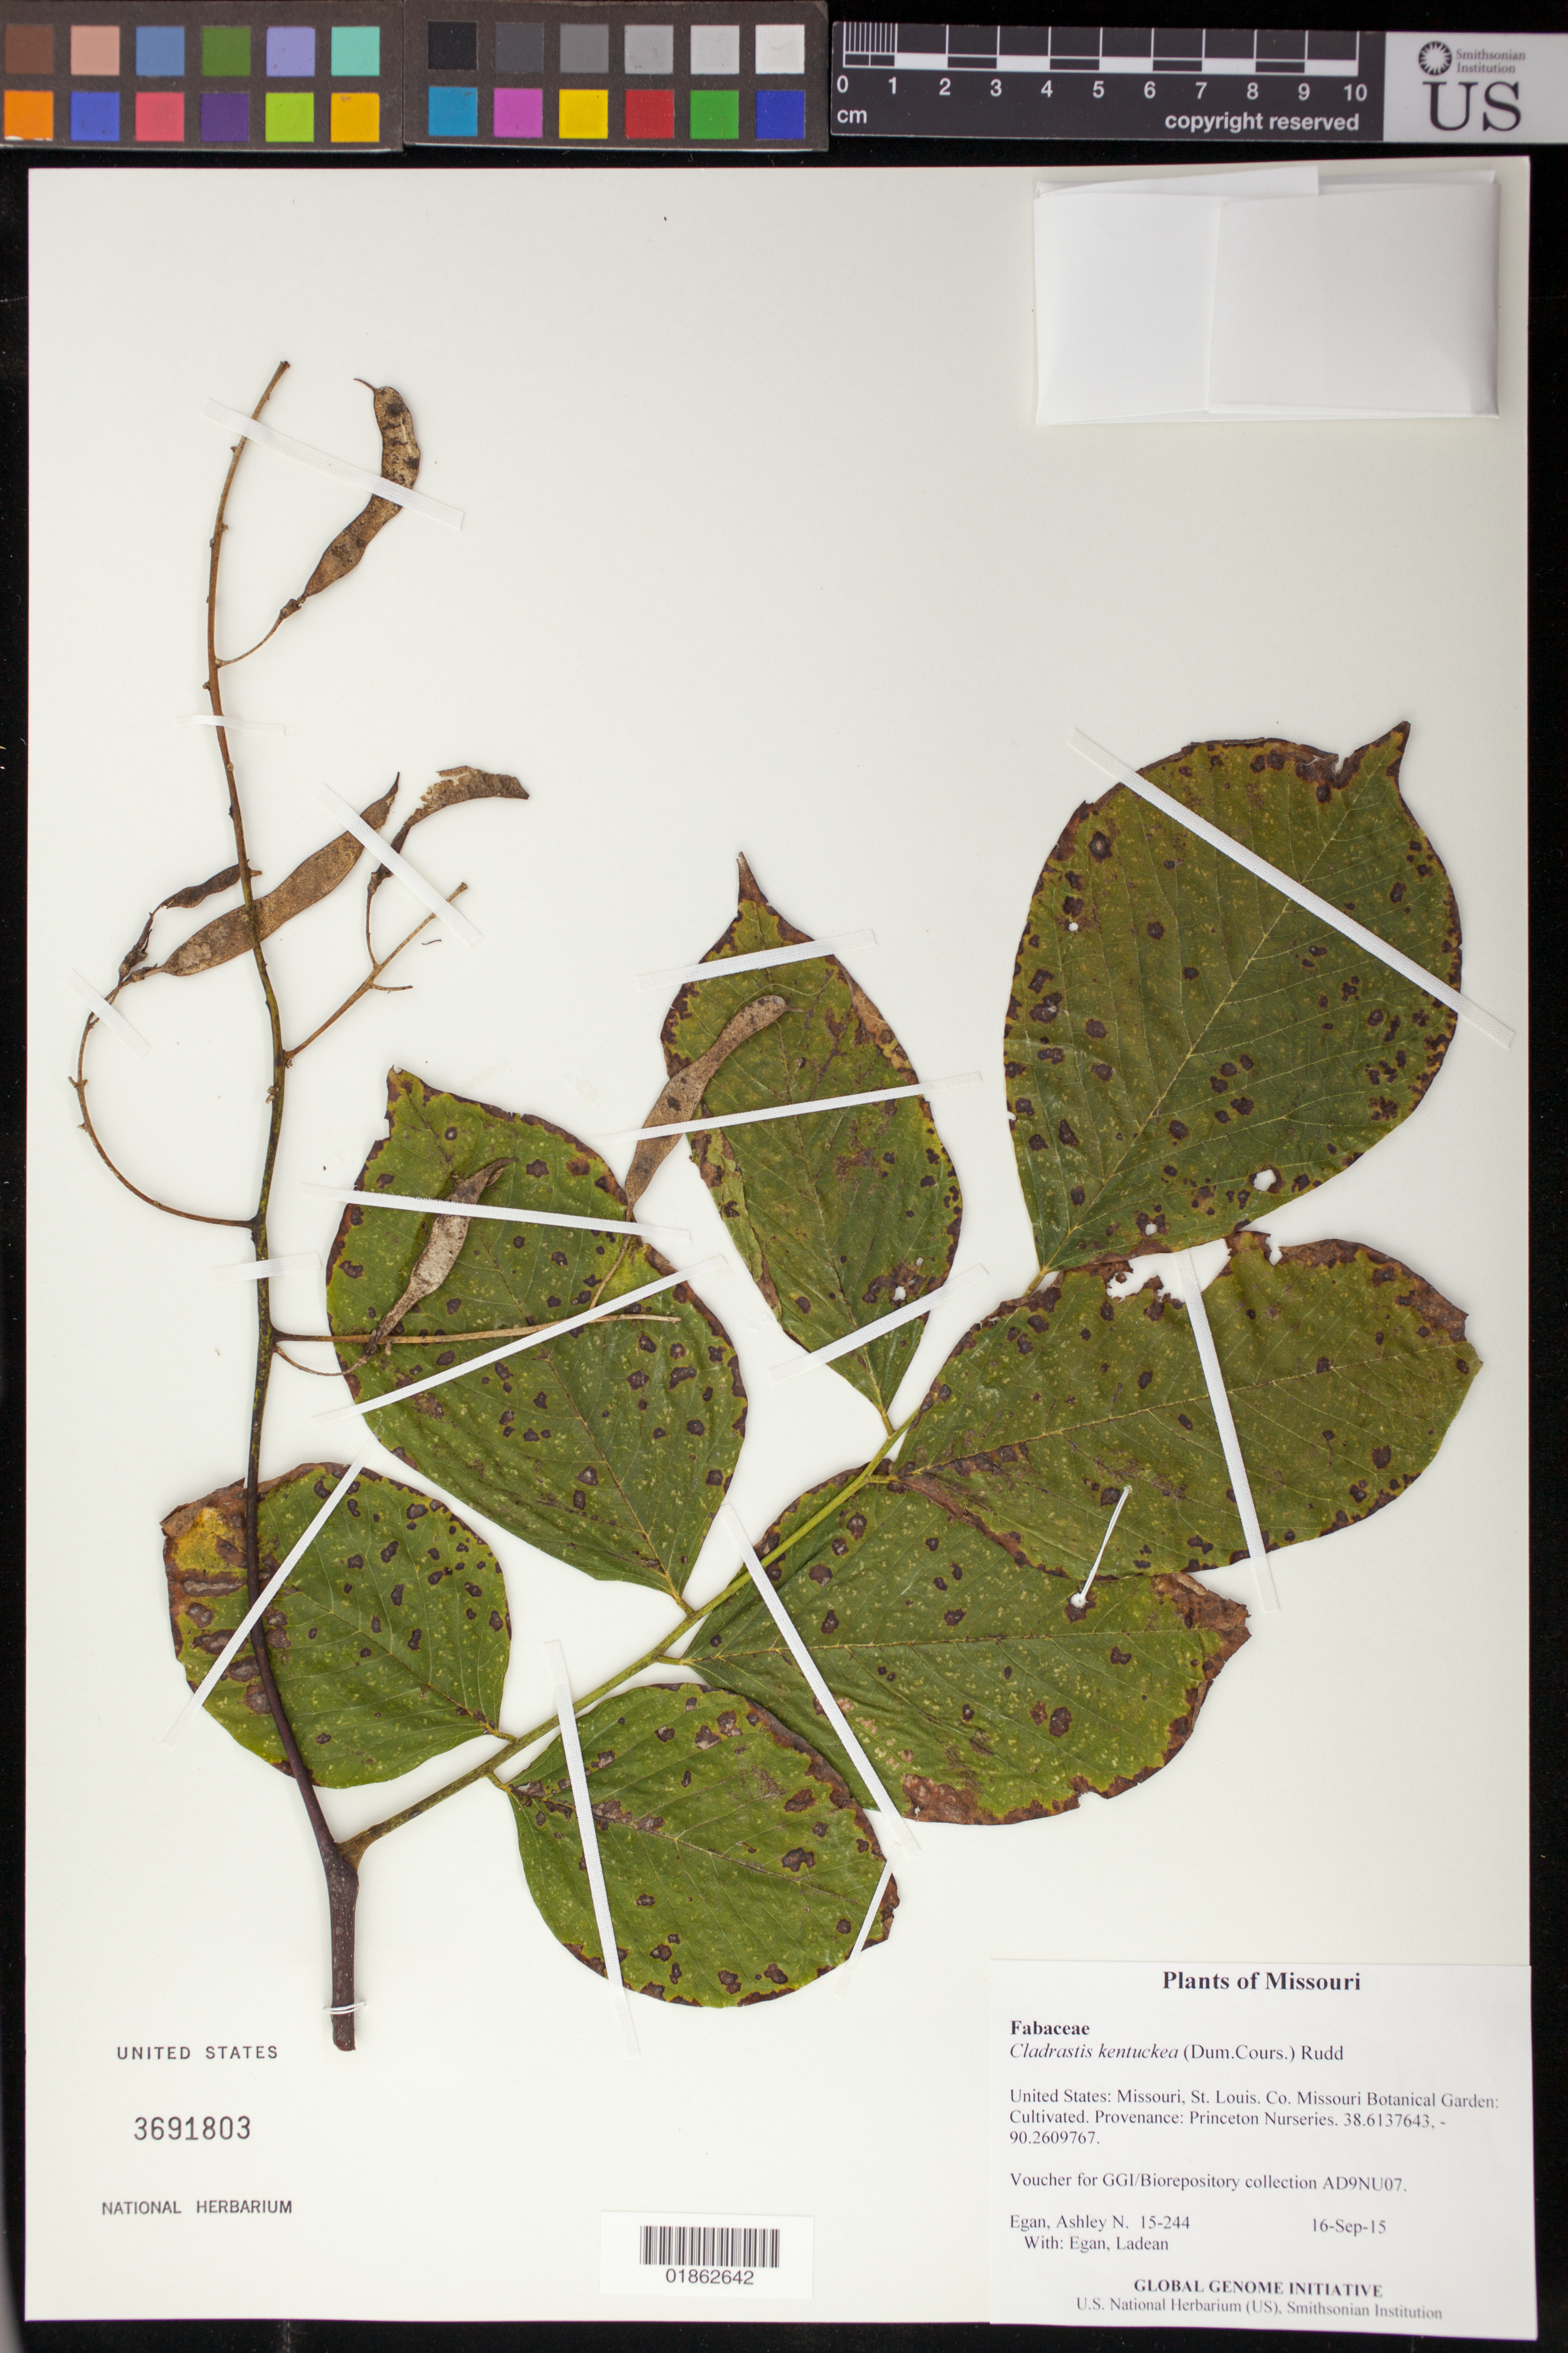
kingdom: Plantae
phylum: Tracheophyta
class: Magnoliopsida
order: Fabales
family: Fabaceae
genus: Cladrastis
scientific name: Cladrastis kentukea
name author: (Dum. Cours.) Rudd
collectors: A. N. Egan & L. Egan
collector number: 15-244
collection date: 2015-09-16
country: United States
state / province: Missouri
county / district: St. Louis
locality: Missouri Botanical Garden: Cultivated. Provenance: Princeton Nurseries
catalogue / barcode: US 3691809